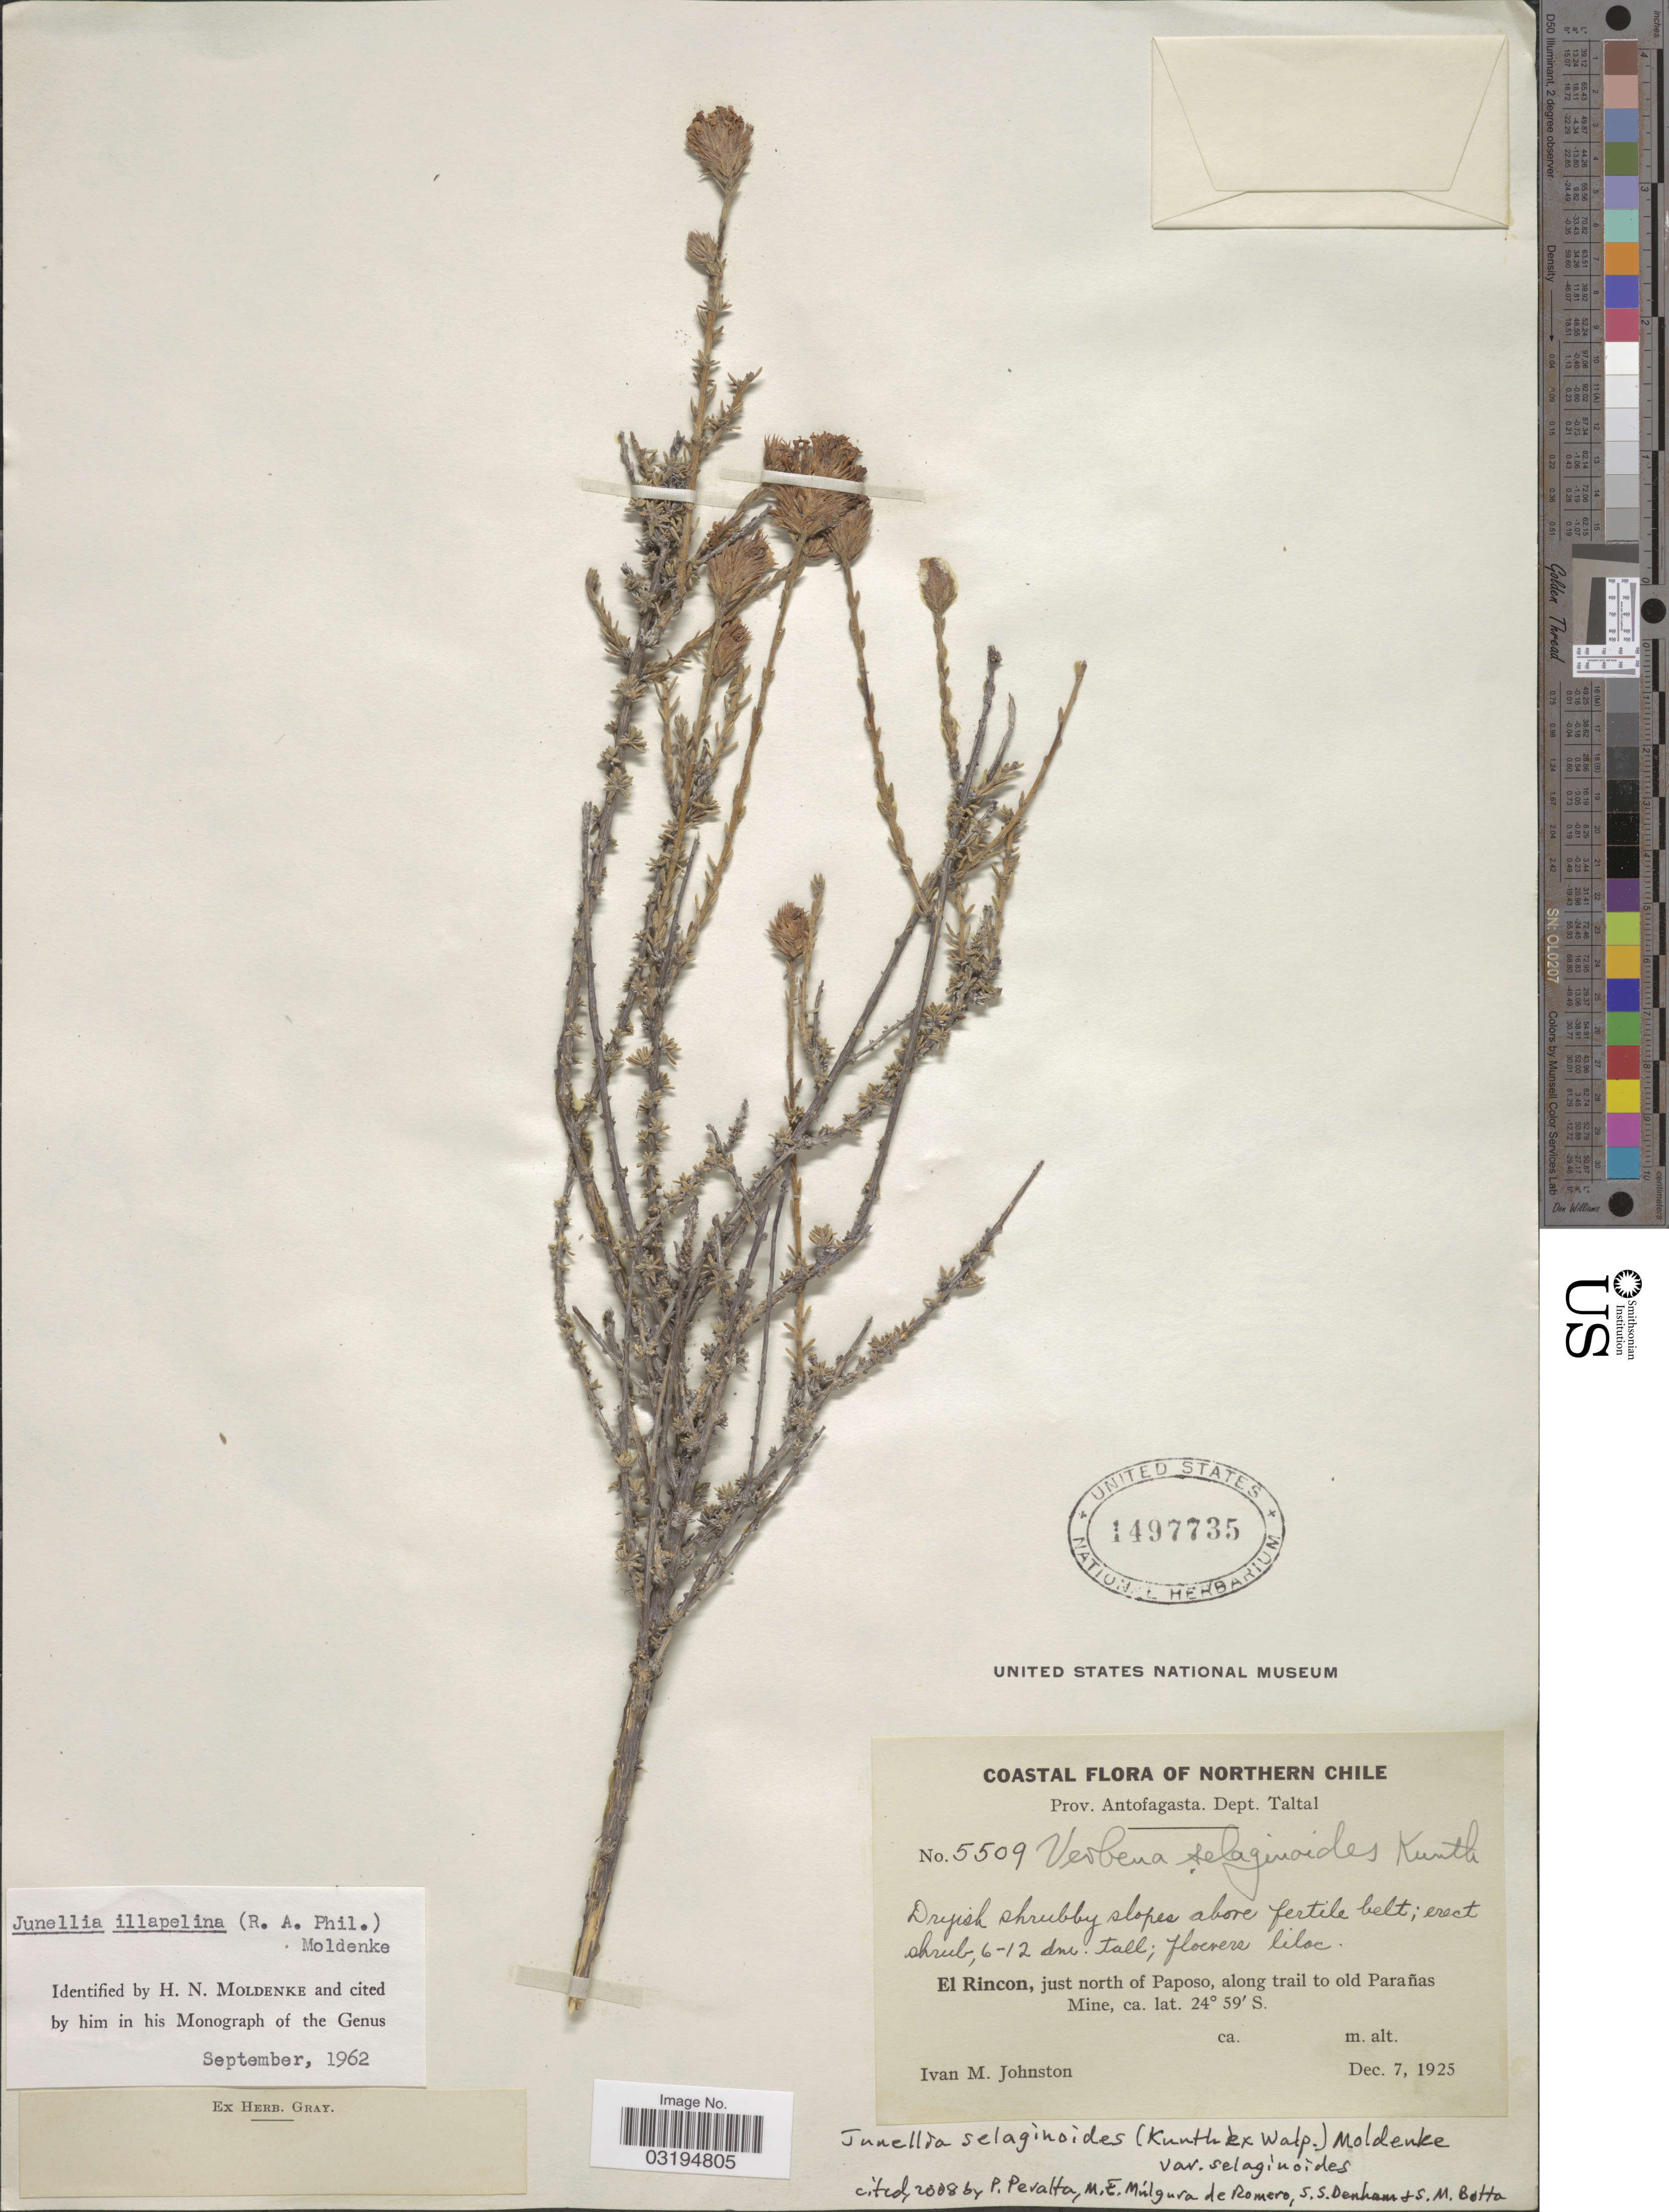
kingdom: Plantae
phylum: Tracheophyta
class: Magnoliopsida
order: Lamiales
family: Verbenaceae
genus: Junellia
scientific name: Junellia selaginoides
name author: (Kunth ex Walp.) Moldenke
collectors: I.M. Johnston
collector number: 5509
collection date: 1925-12-07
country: Chile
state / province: Antofagasta (II)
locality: Coastal Northern Chile. Dept. Taltal. El Rincon, just north of Paposo, along trail to old Parañas Mine.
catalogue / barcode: US 1497735